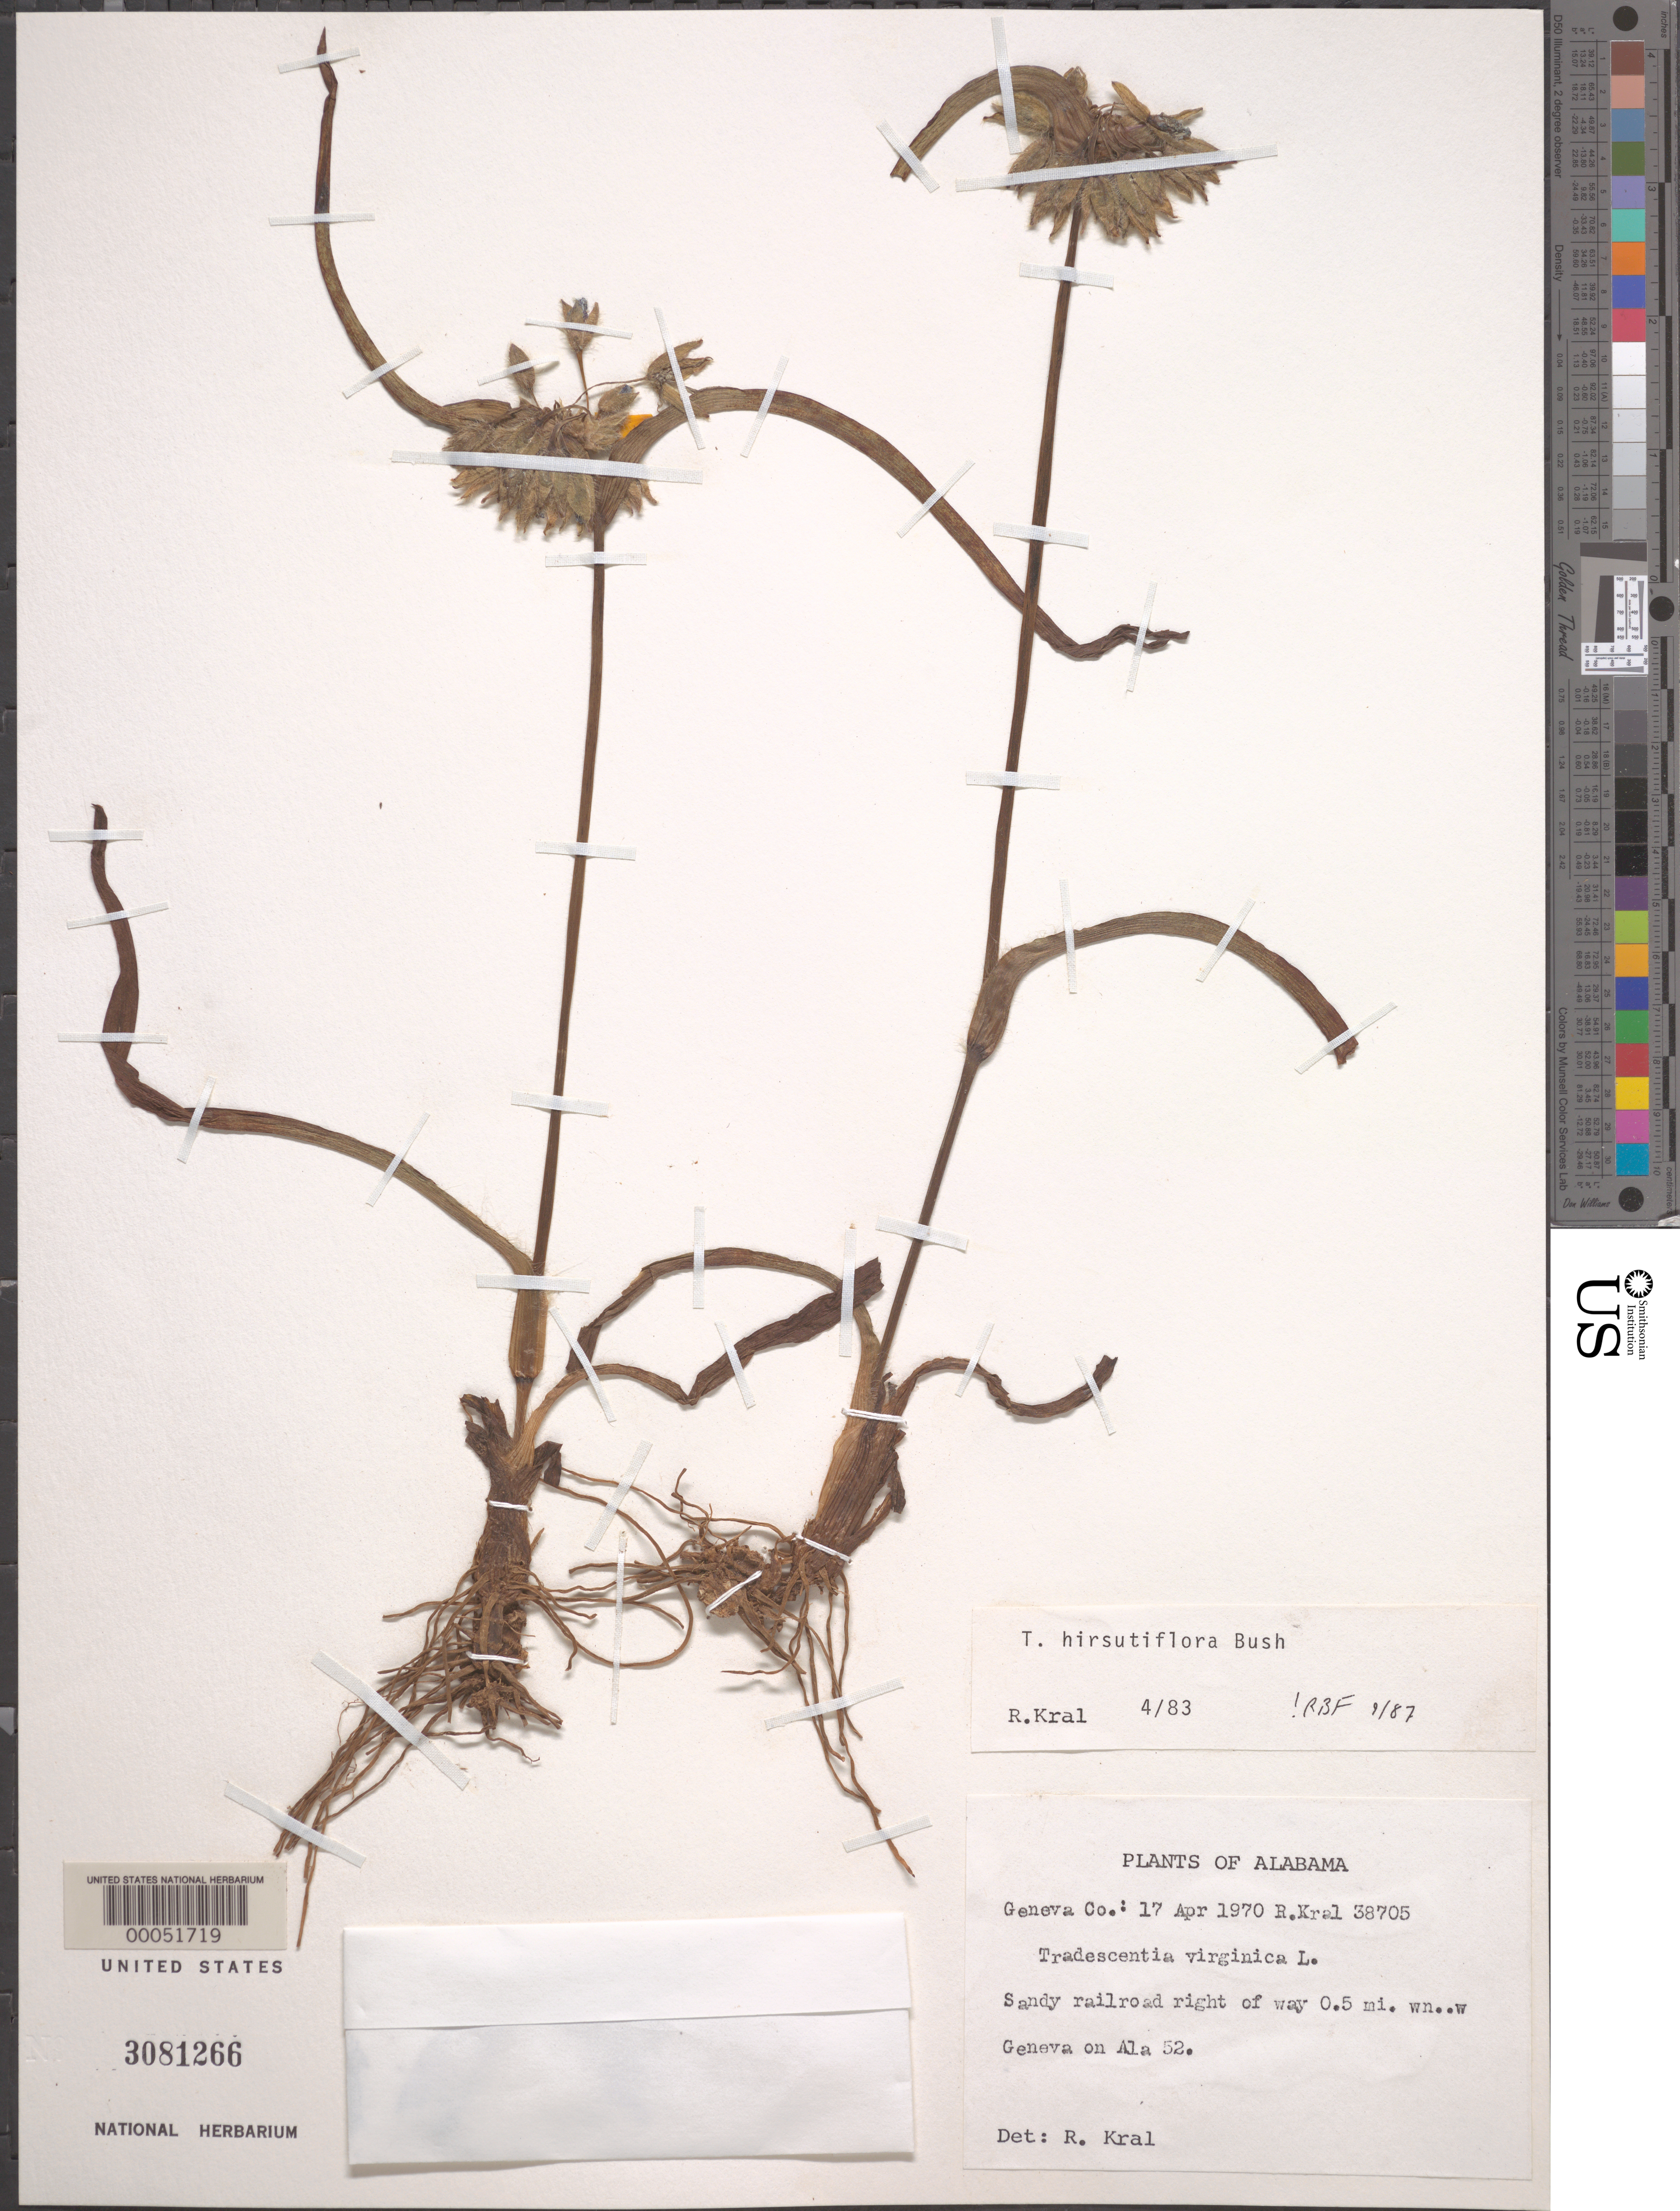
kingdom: Plantae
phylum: Tracheophyta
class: Liliopsida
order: Commelinales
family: Commelinaceae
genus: Tradescantia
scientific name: Tradescantia hirsutiflora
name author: Bush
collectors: R. Kral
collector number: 38705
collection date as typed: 17 Apr 1970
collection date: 1970-04-17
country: United States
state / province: Alabama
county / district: Geneva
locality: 0.5 mi. nnw of geneva on al hwy 52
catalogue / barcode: US 3081266